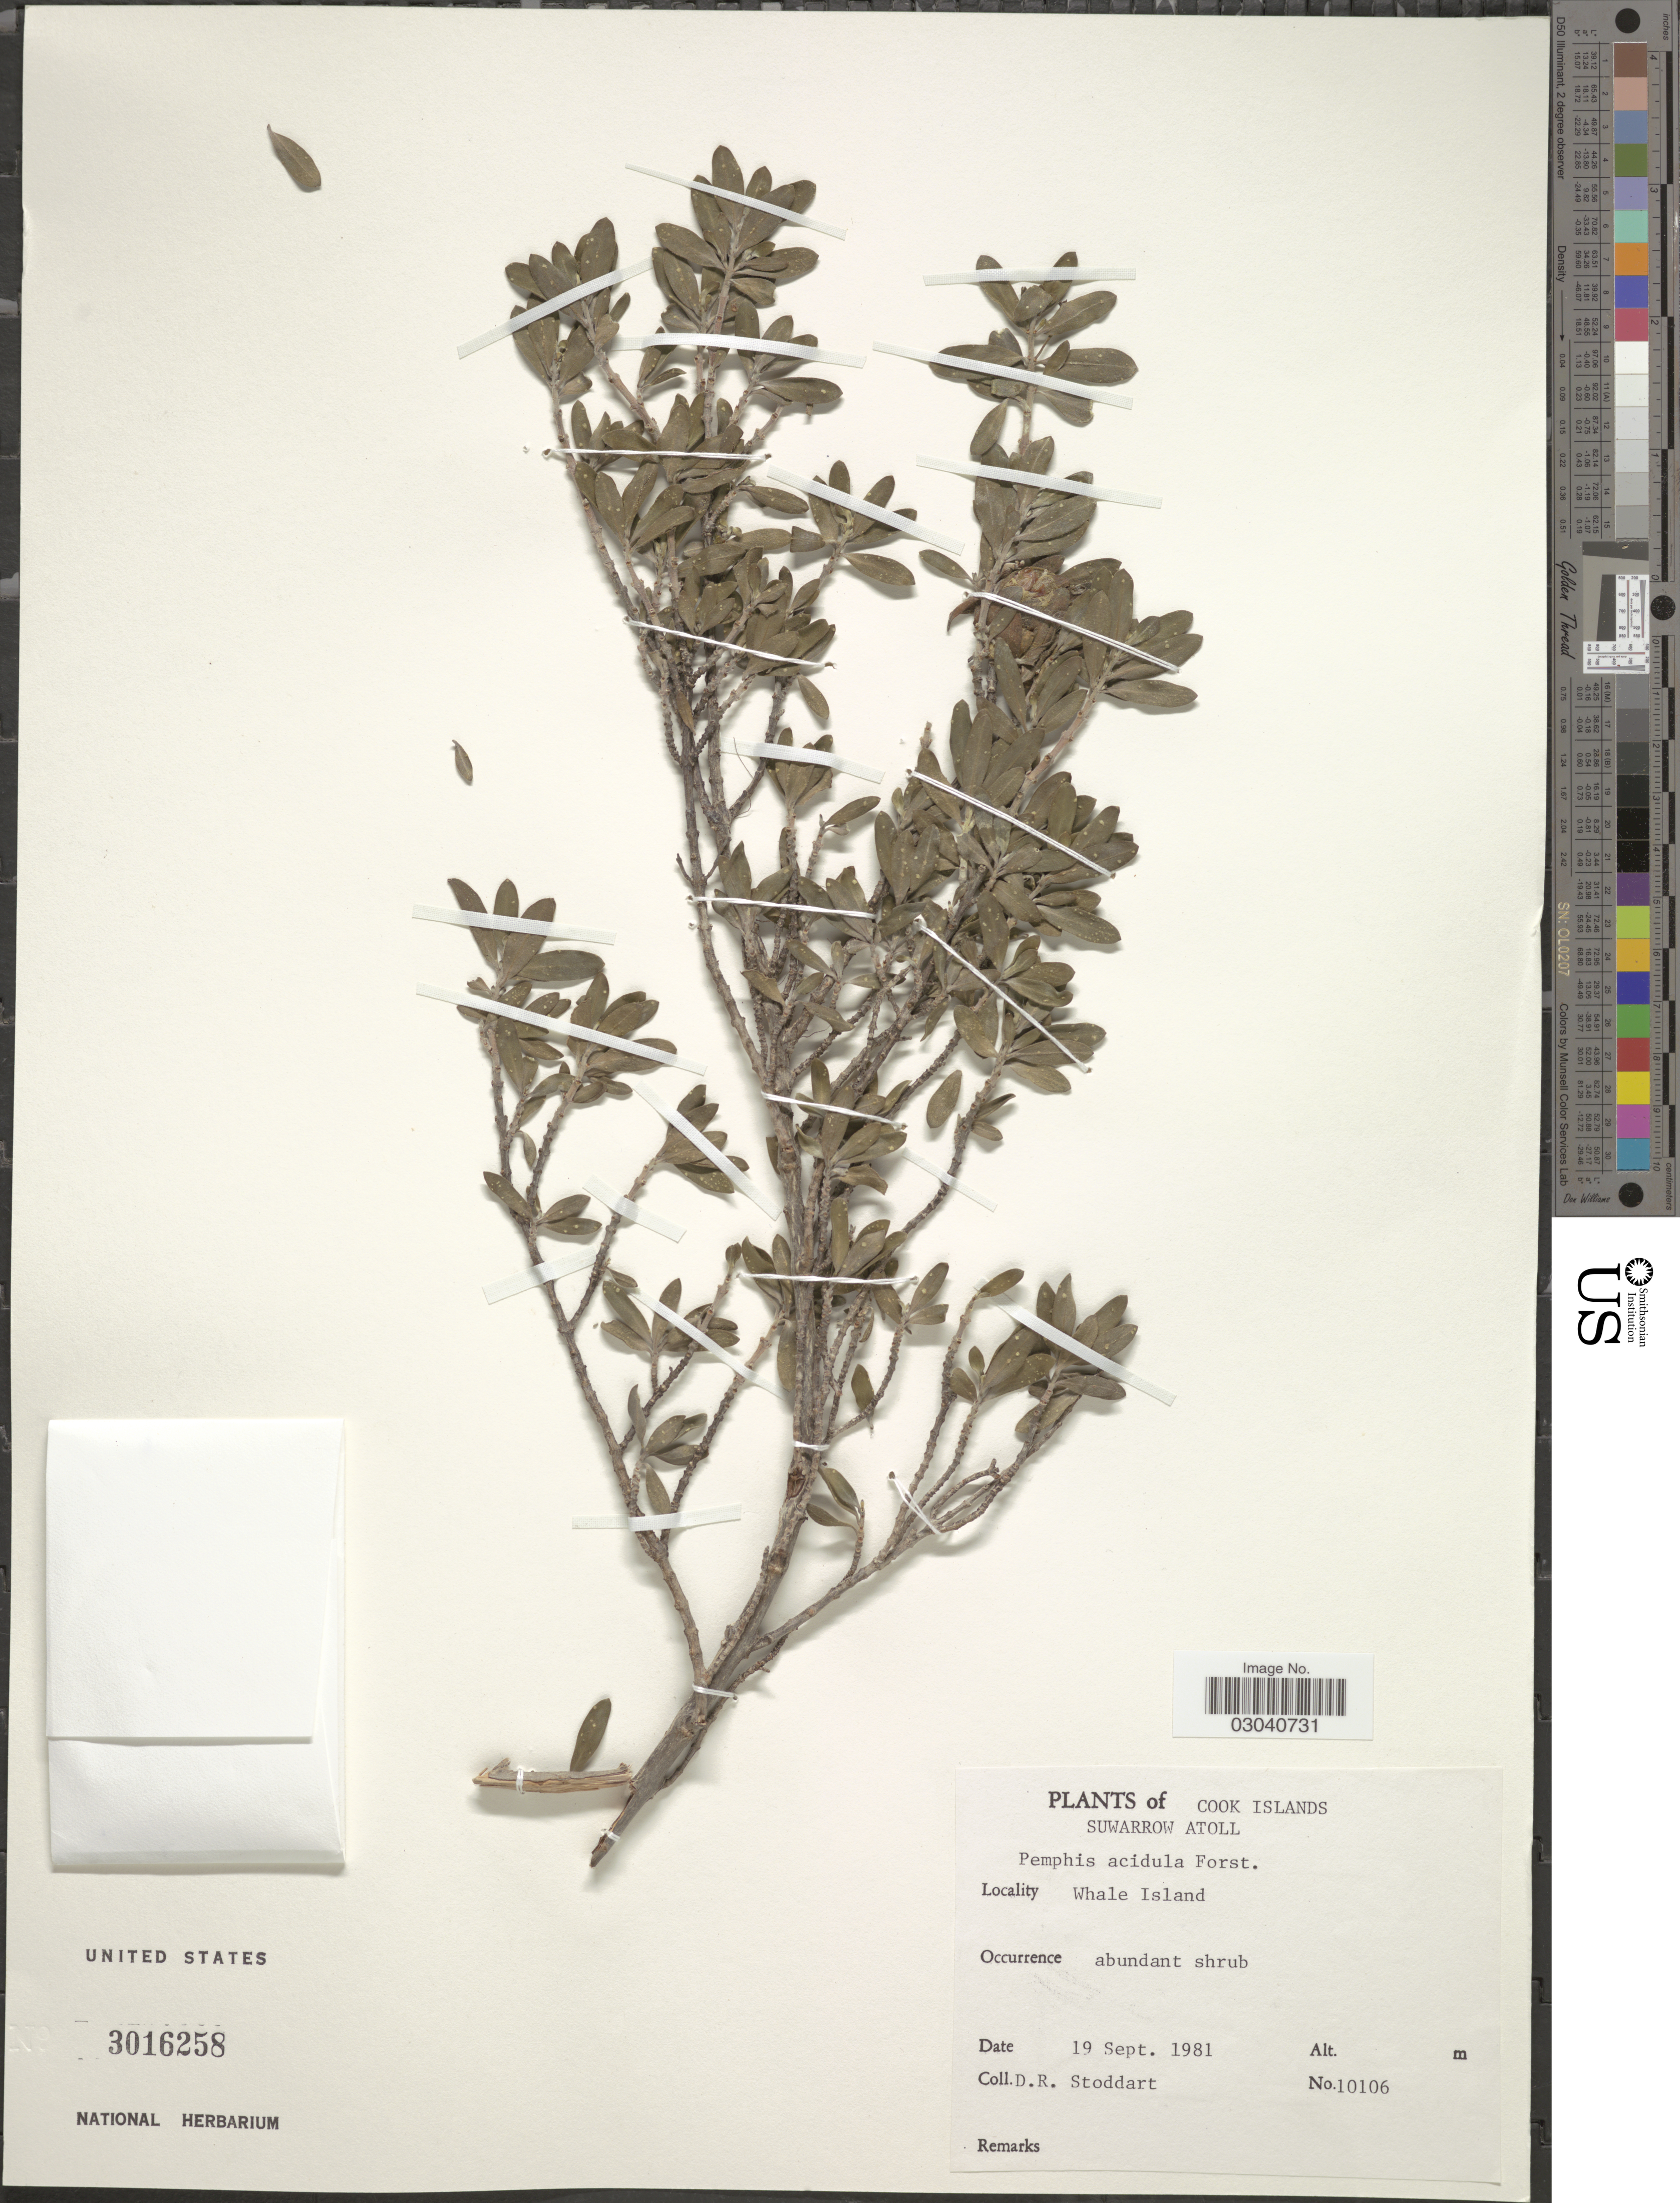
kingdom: Plantae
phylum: Tracheophyta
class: Magnoliopsida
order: Myrtales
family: Lythraceae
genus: Pemphis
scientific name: Pemphis acidula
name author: J.R. Forst. & G. Forst.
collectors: D. R. Stoddart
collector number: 10106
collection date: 1981-09-19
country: Cook Islands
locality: Suwarrow Atoll. Whale Island.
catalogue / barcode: US 3016258